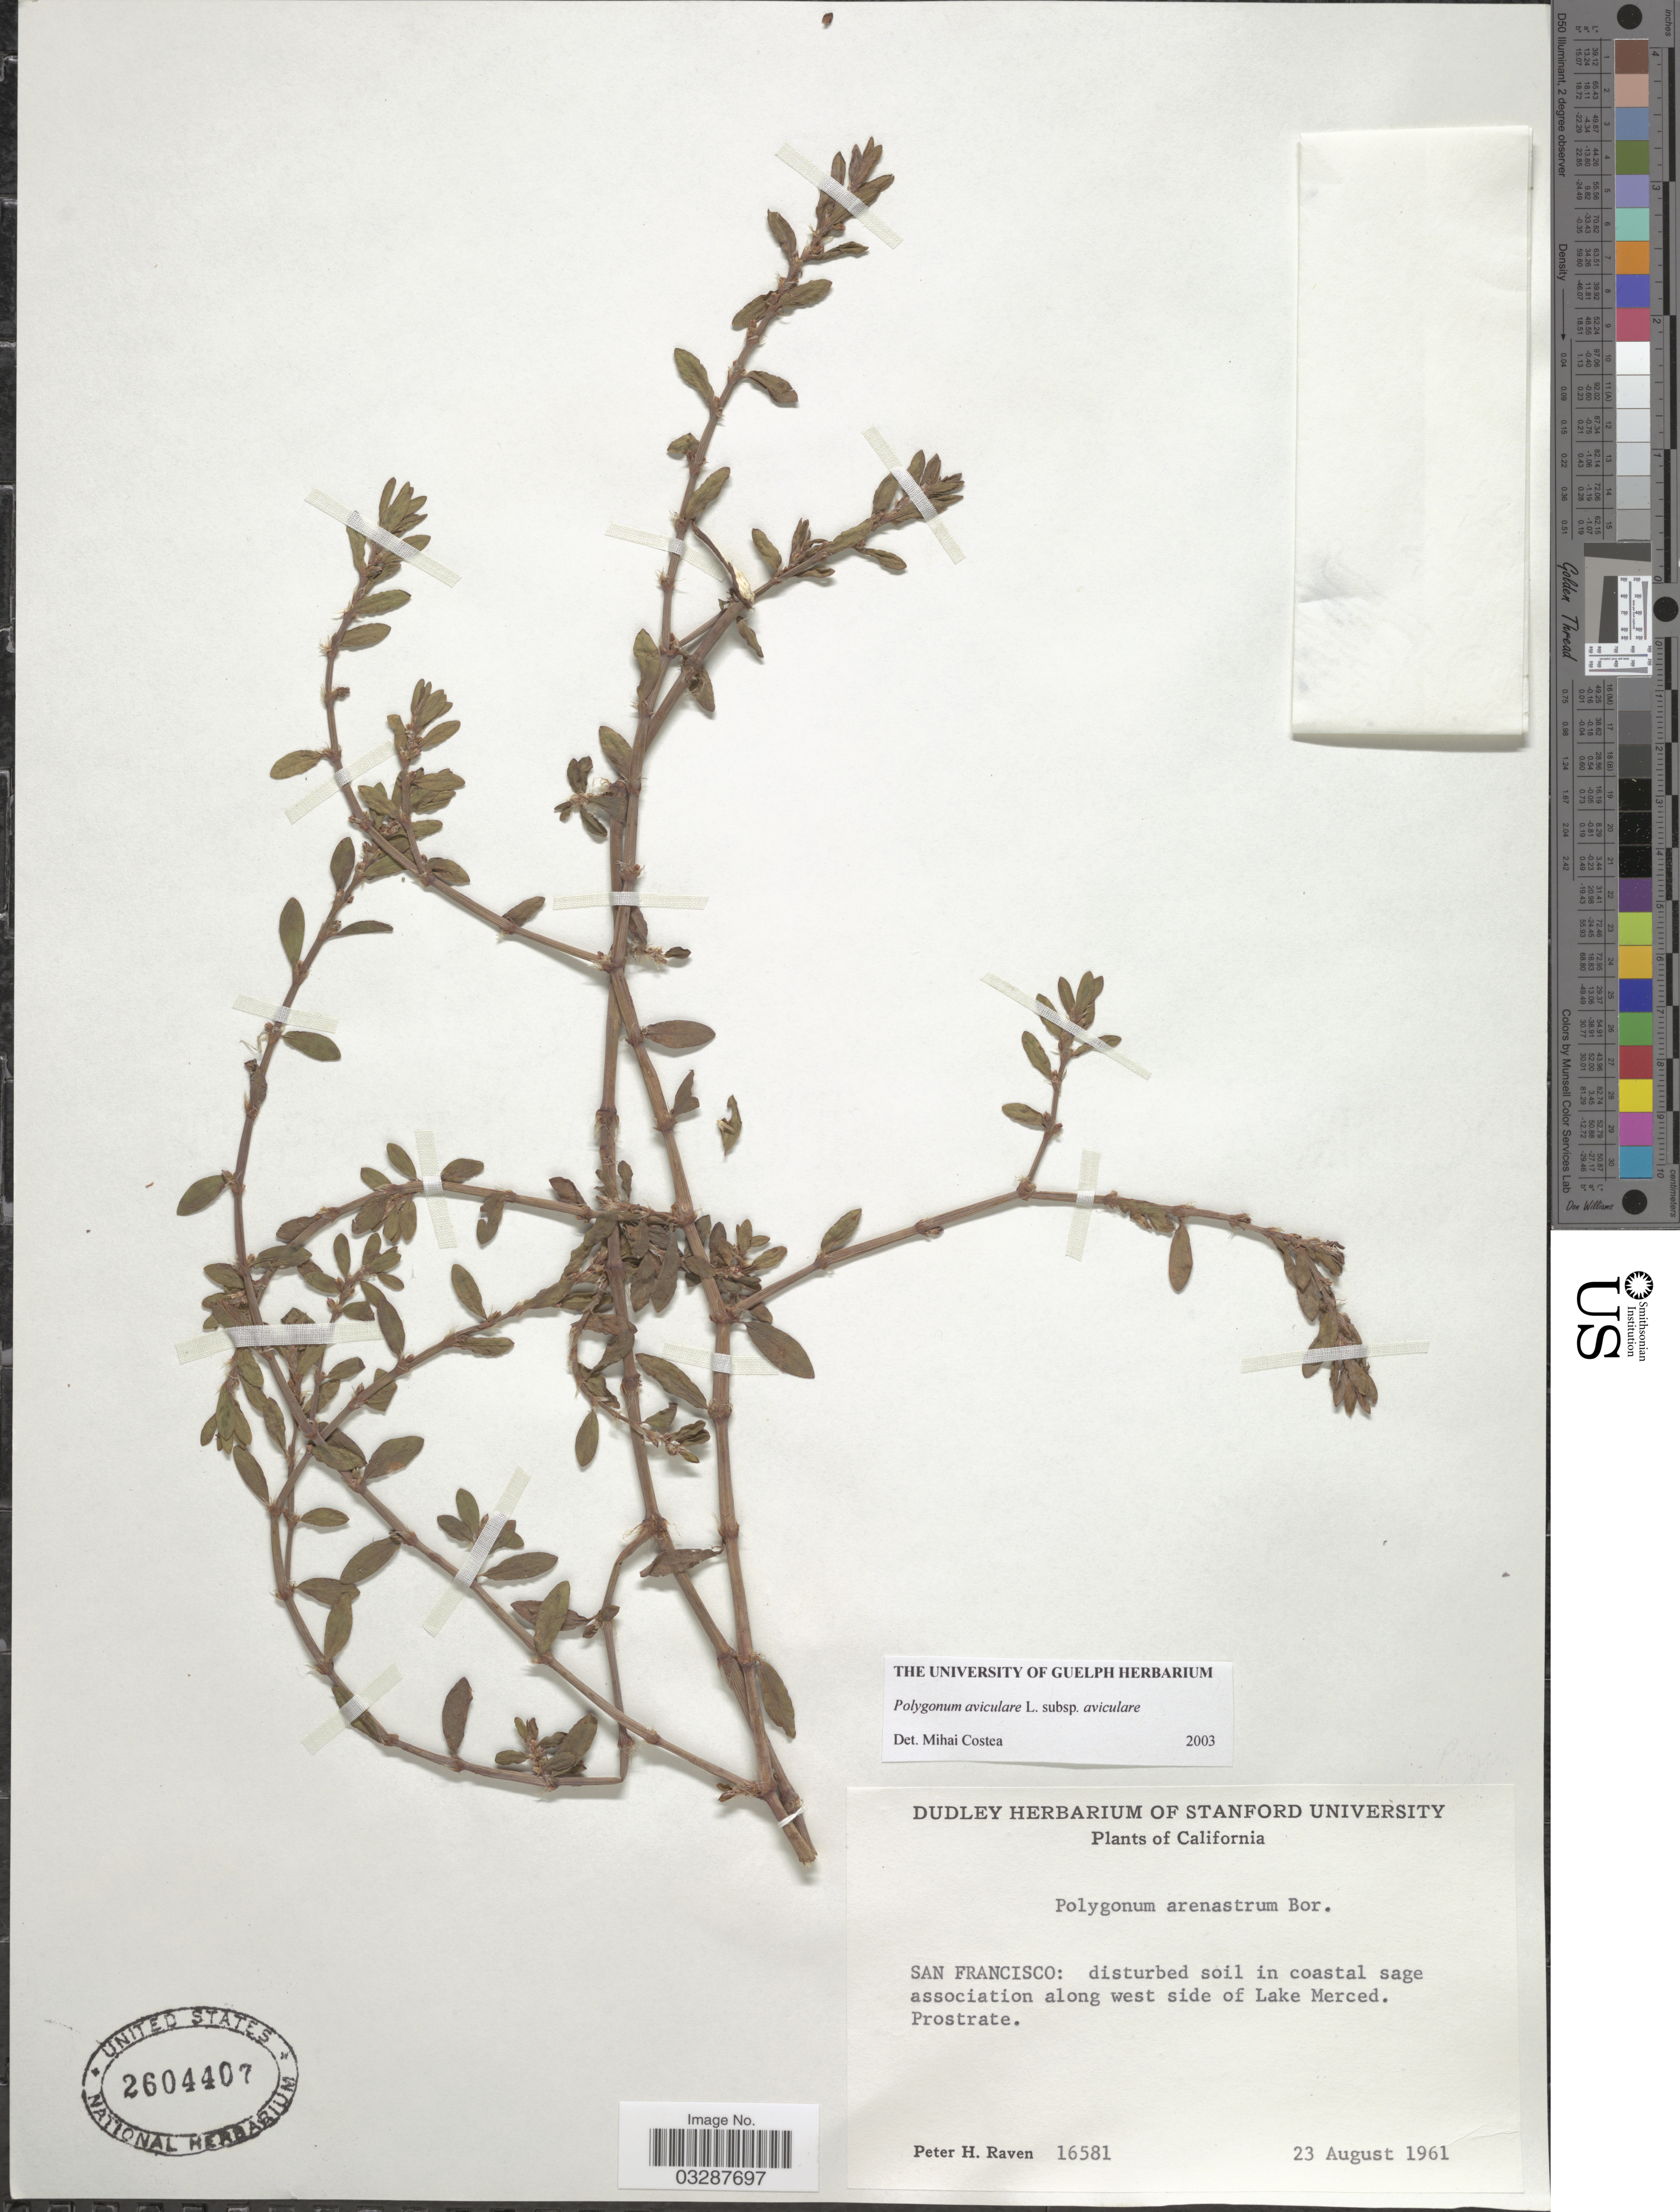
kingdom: Plantae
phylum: Tracheophyta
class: Magnoliopsida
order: Caryophyllales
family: Polygonaceae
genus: Polygonum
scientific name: Polygonum aviculare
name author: L.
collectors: P. Raven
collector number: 16581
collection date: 1961-08-23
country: United States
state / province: California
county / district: San Francisco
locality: San Francisco: disturbed soil in coastal sage association along west side of Lake Merced.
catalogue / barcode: US 2604407